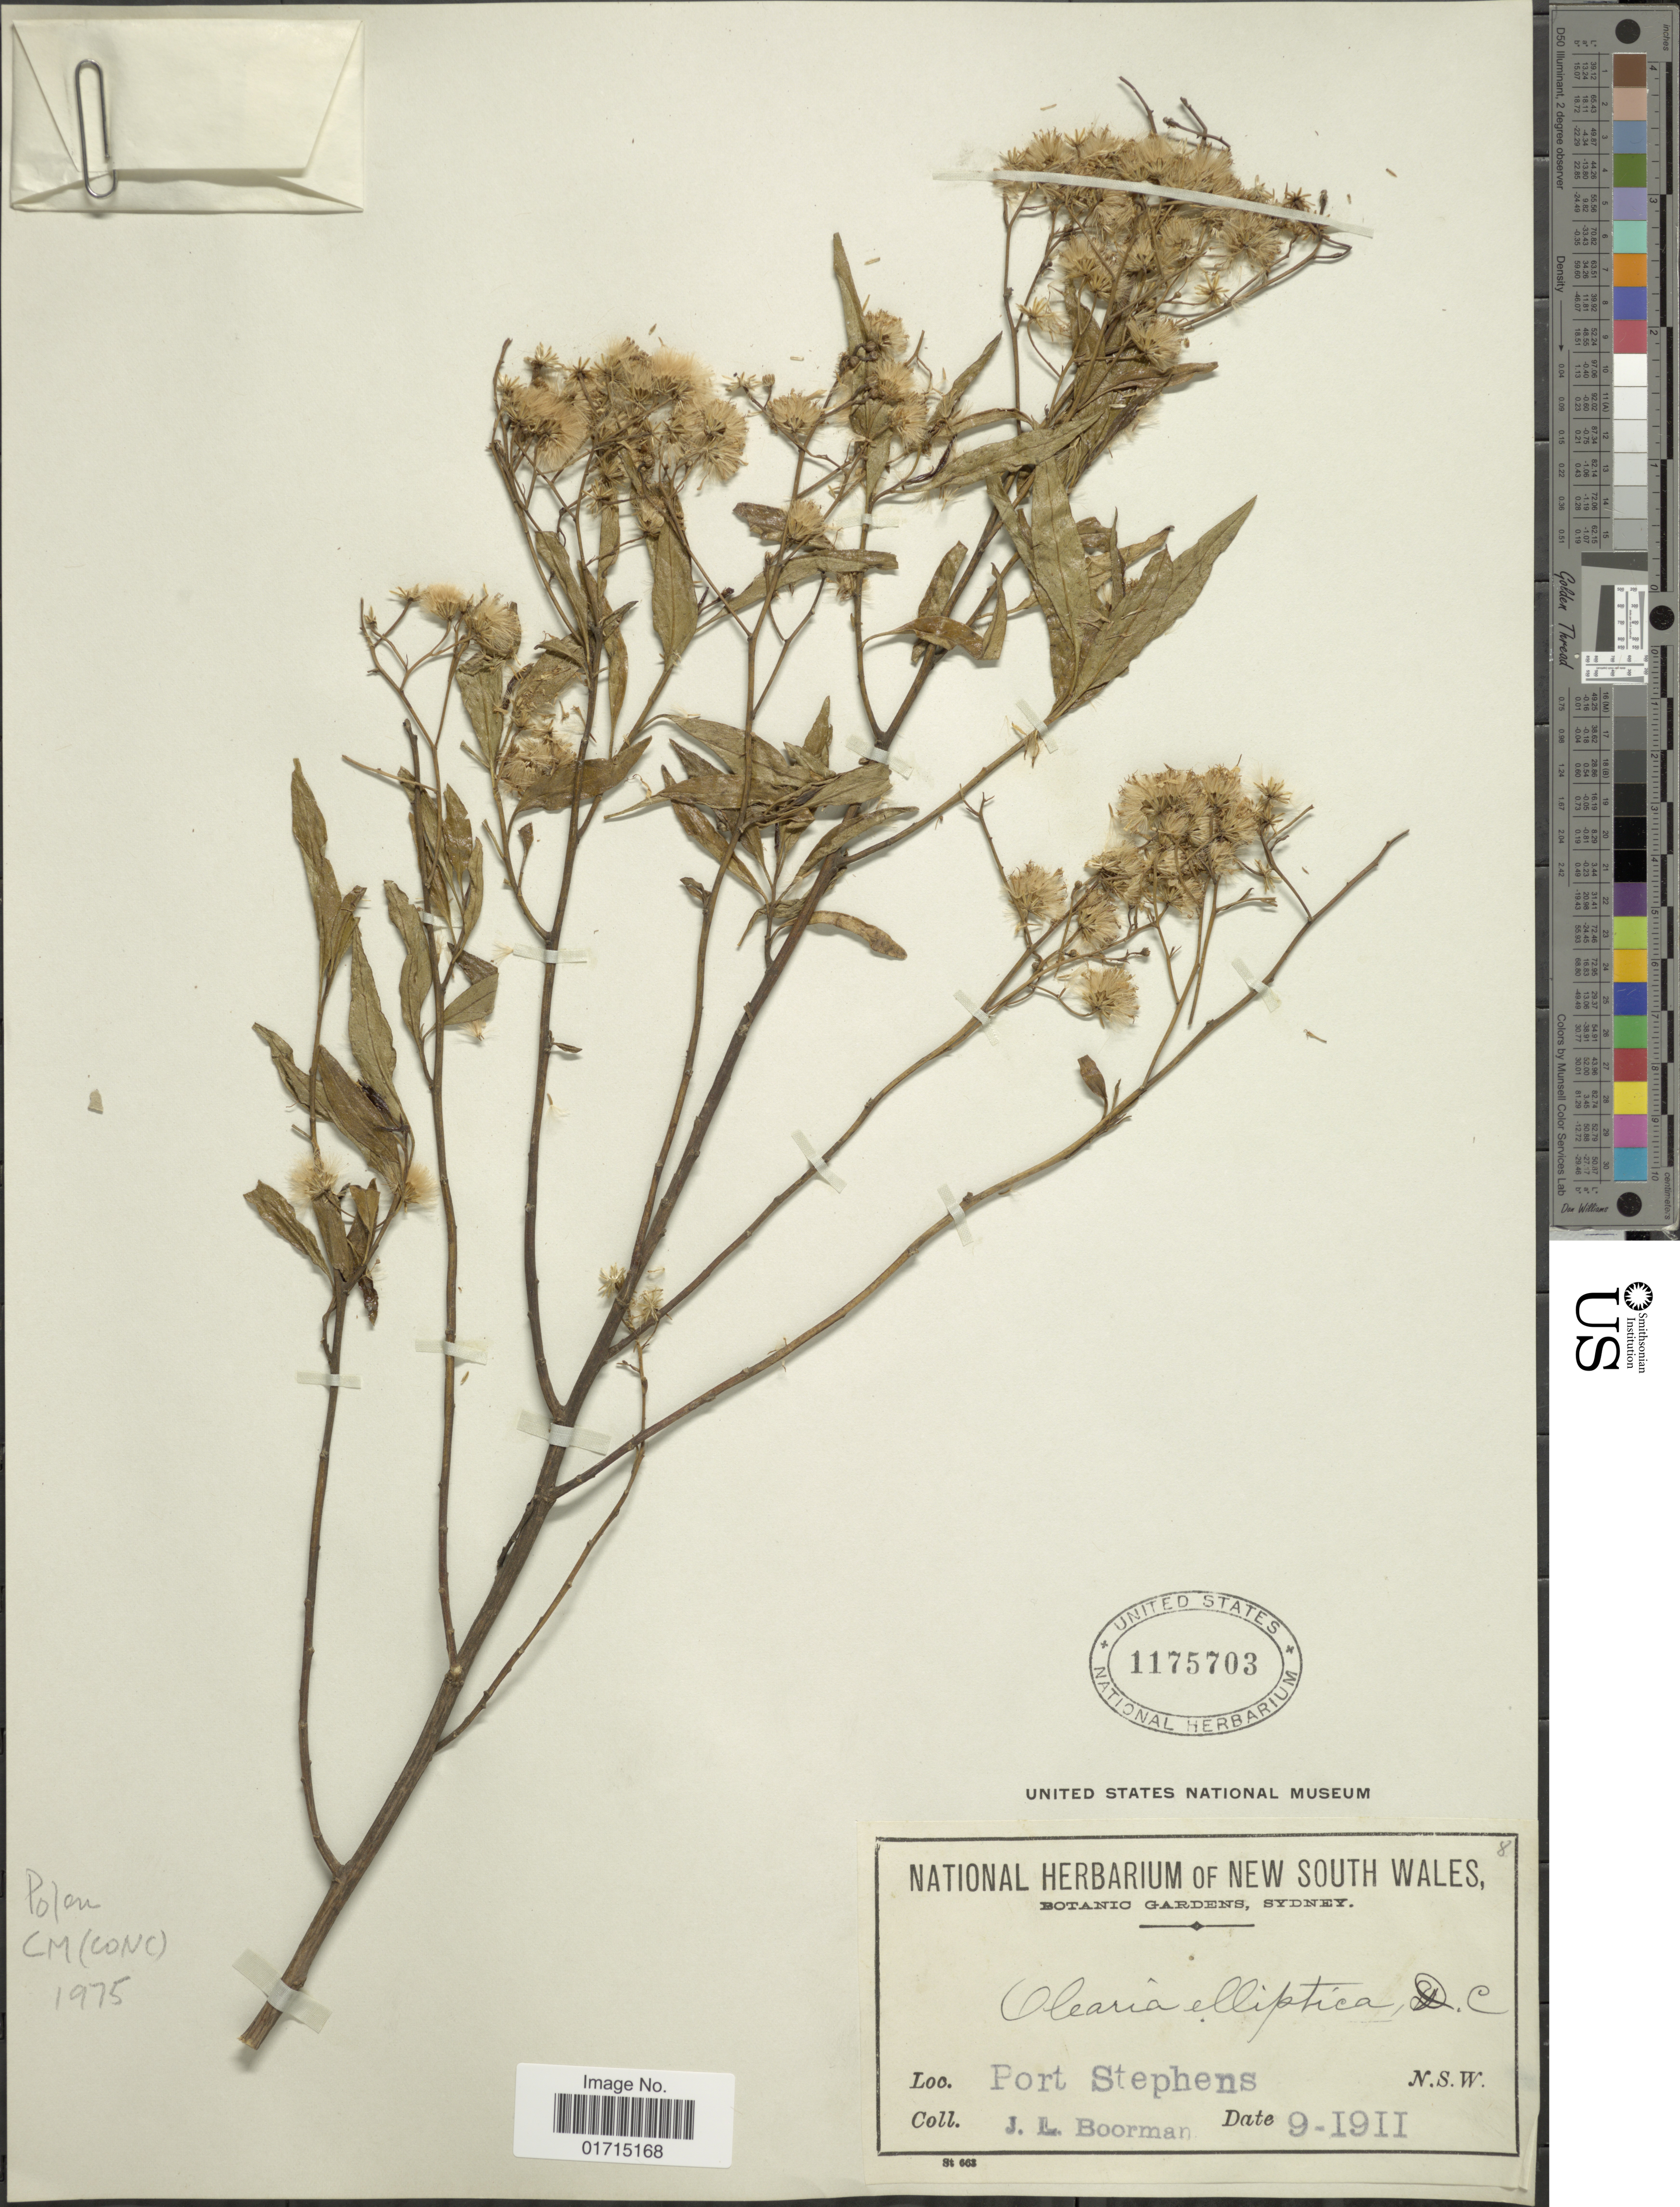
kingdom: Plantae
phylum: Tracheophyta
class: Magnoliopsida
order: Asterales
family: Asteraceae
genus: Olearia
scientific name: Olearia elliptica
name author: DC.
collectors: J. Boorman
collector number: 8?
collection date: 1911-09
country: Australia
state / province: New South Wales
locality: Port Steohens . N. S. W.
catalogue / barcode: US 1175703